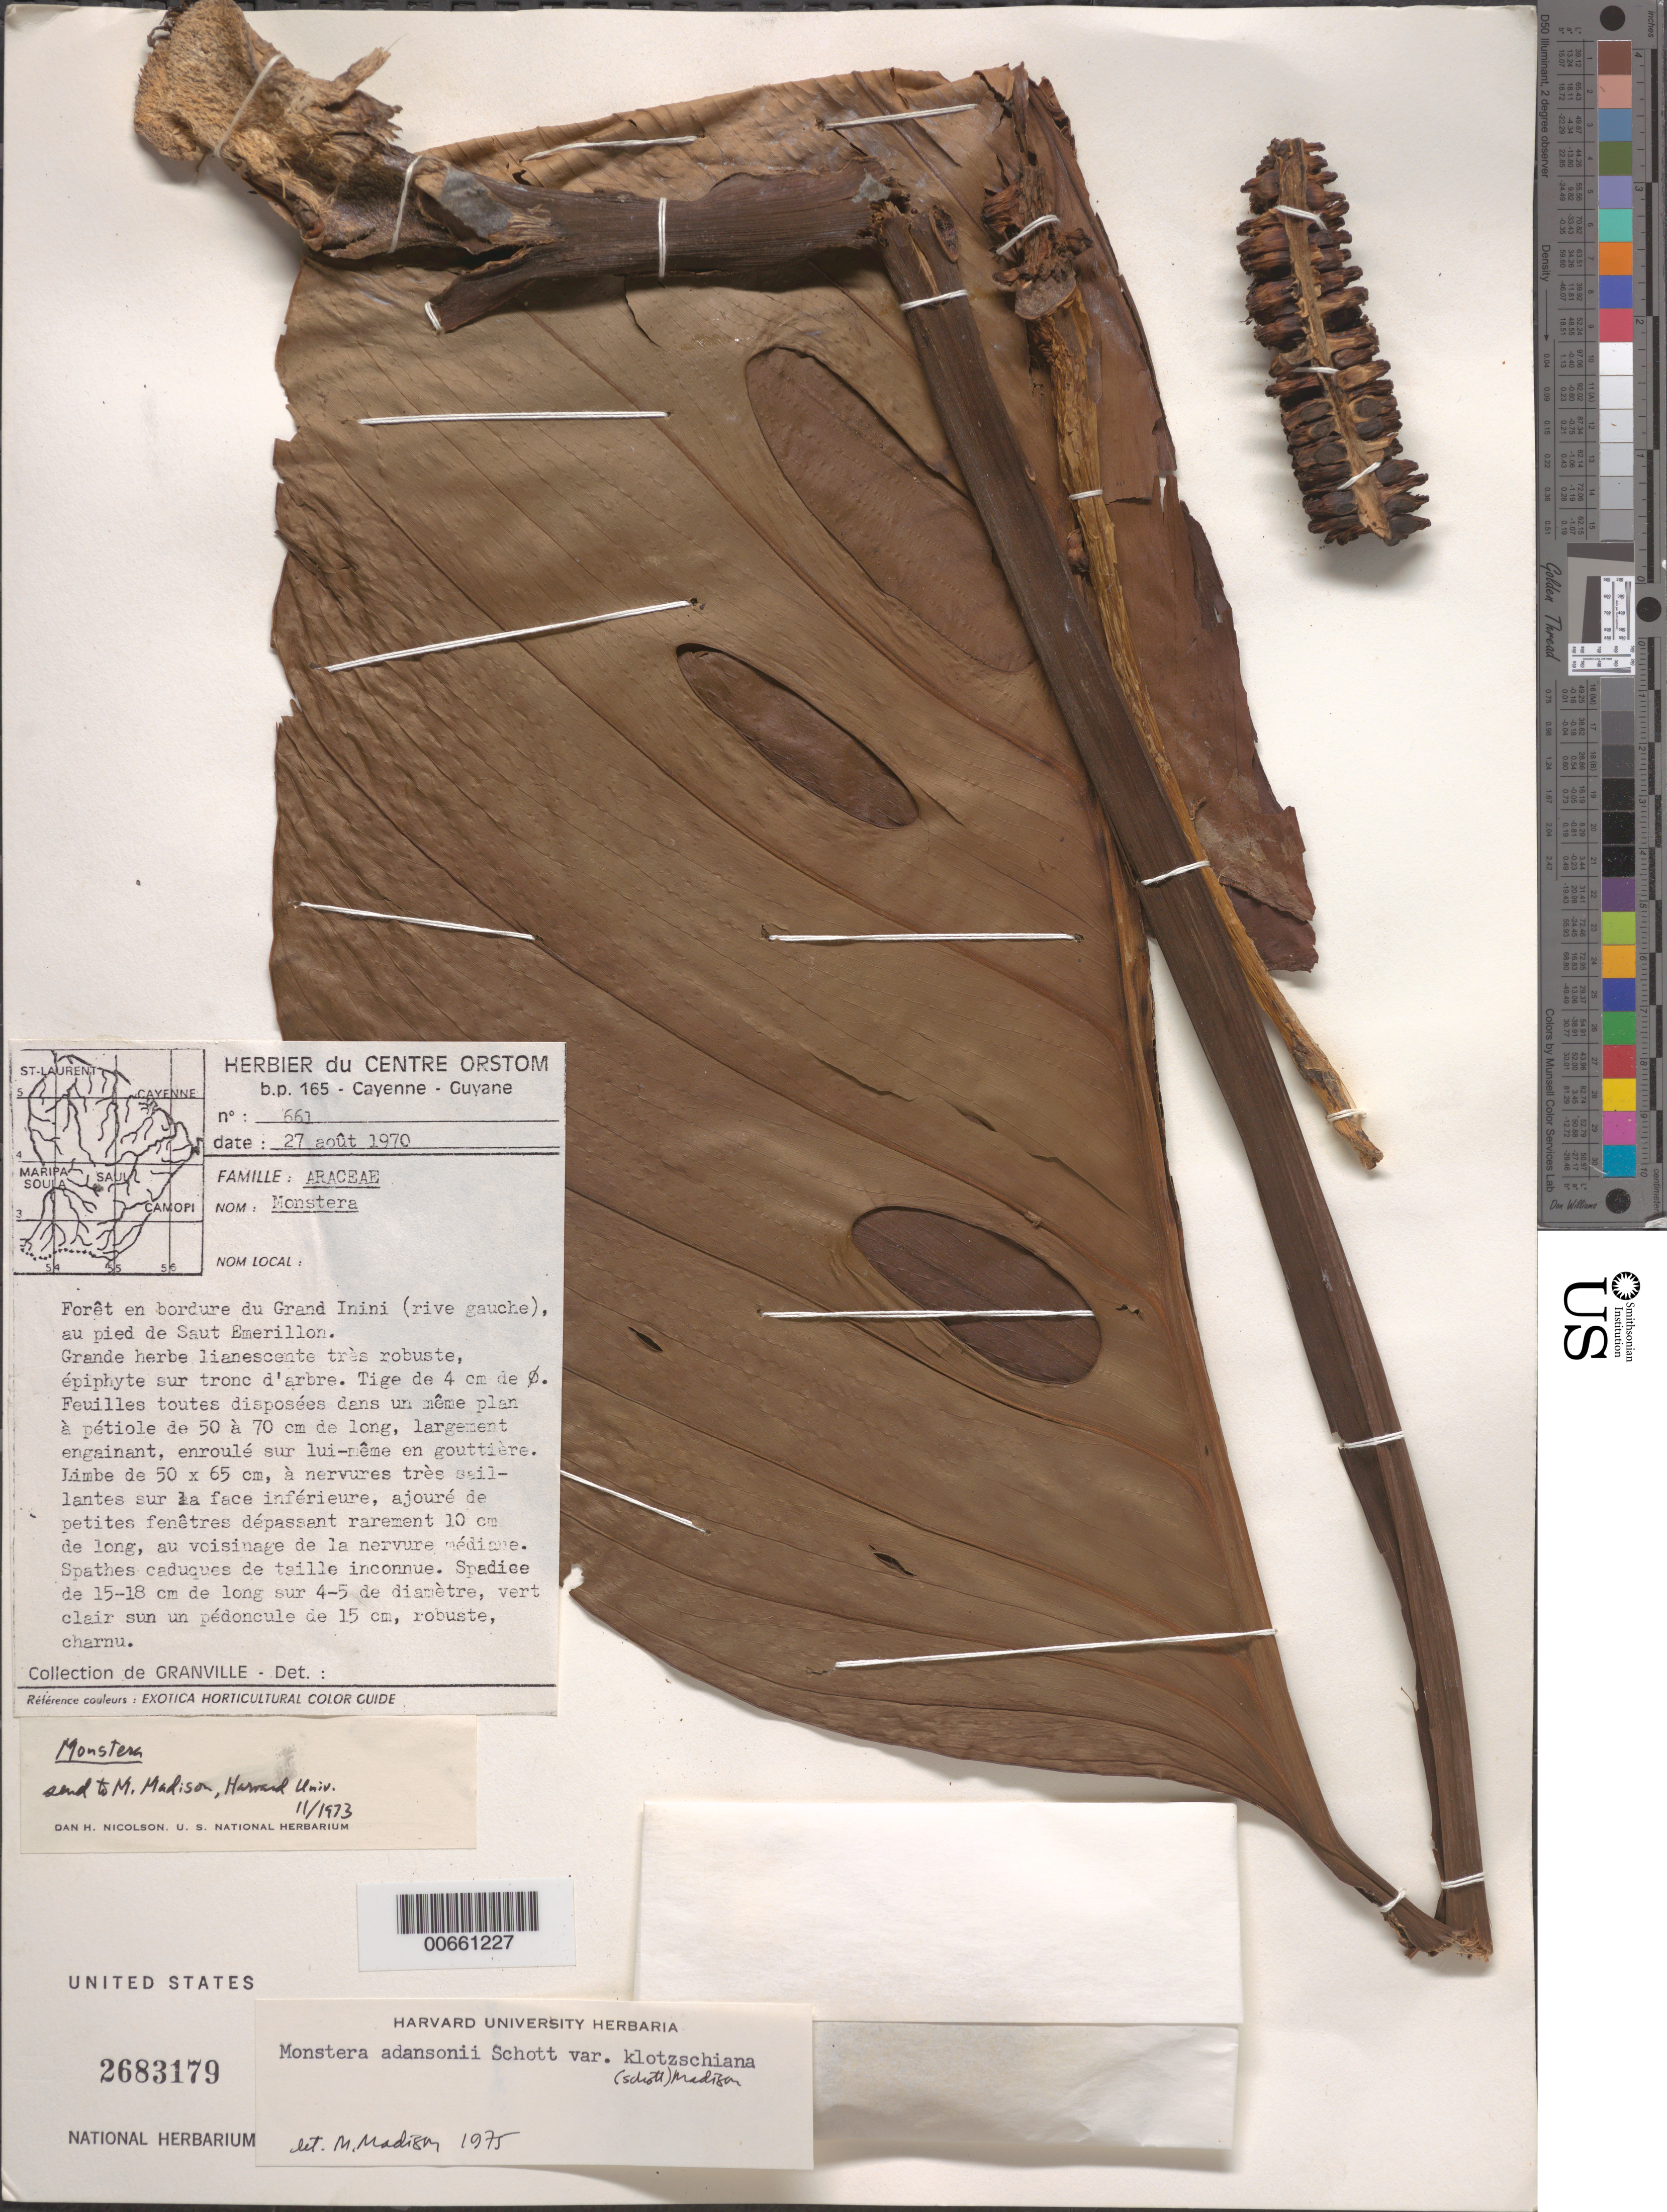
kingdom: Plantae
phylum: Tracheophyta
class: Liliopsida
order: Alismatales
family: Araceae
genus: Monstera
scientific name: Monstera adansonii var. klotzschiana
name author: (Schott) Madison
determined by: Madison, Michael T.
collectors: J.-J. de Granville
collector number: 661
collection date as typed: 27-Aug-70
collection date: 1970-08-27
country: French Guiana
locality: Grand Inini, Saut Emerillon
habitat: Forest on border of Grand Inini (left bank), rapids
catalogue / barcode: US 2683179